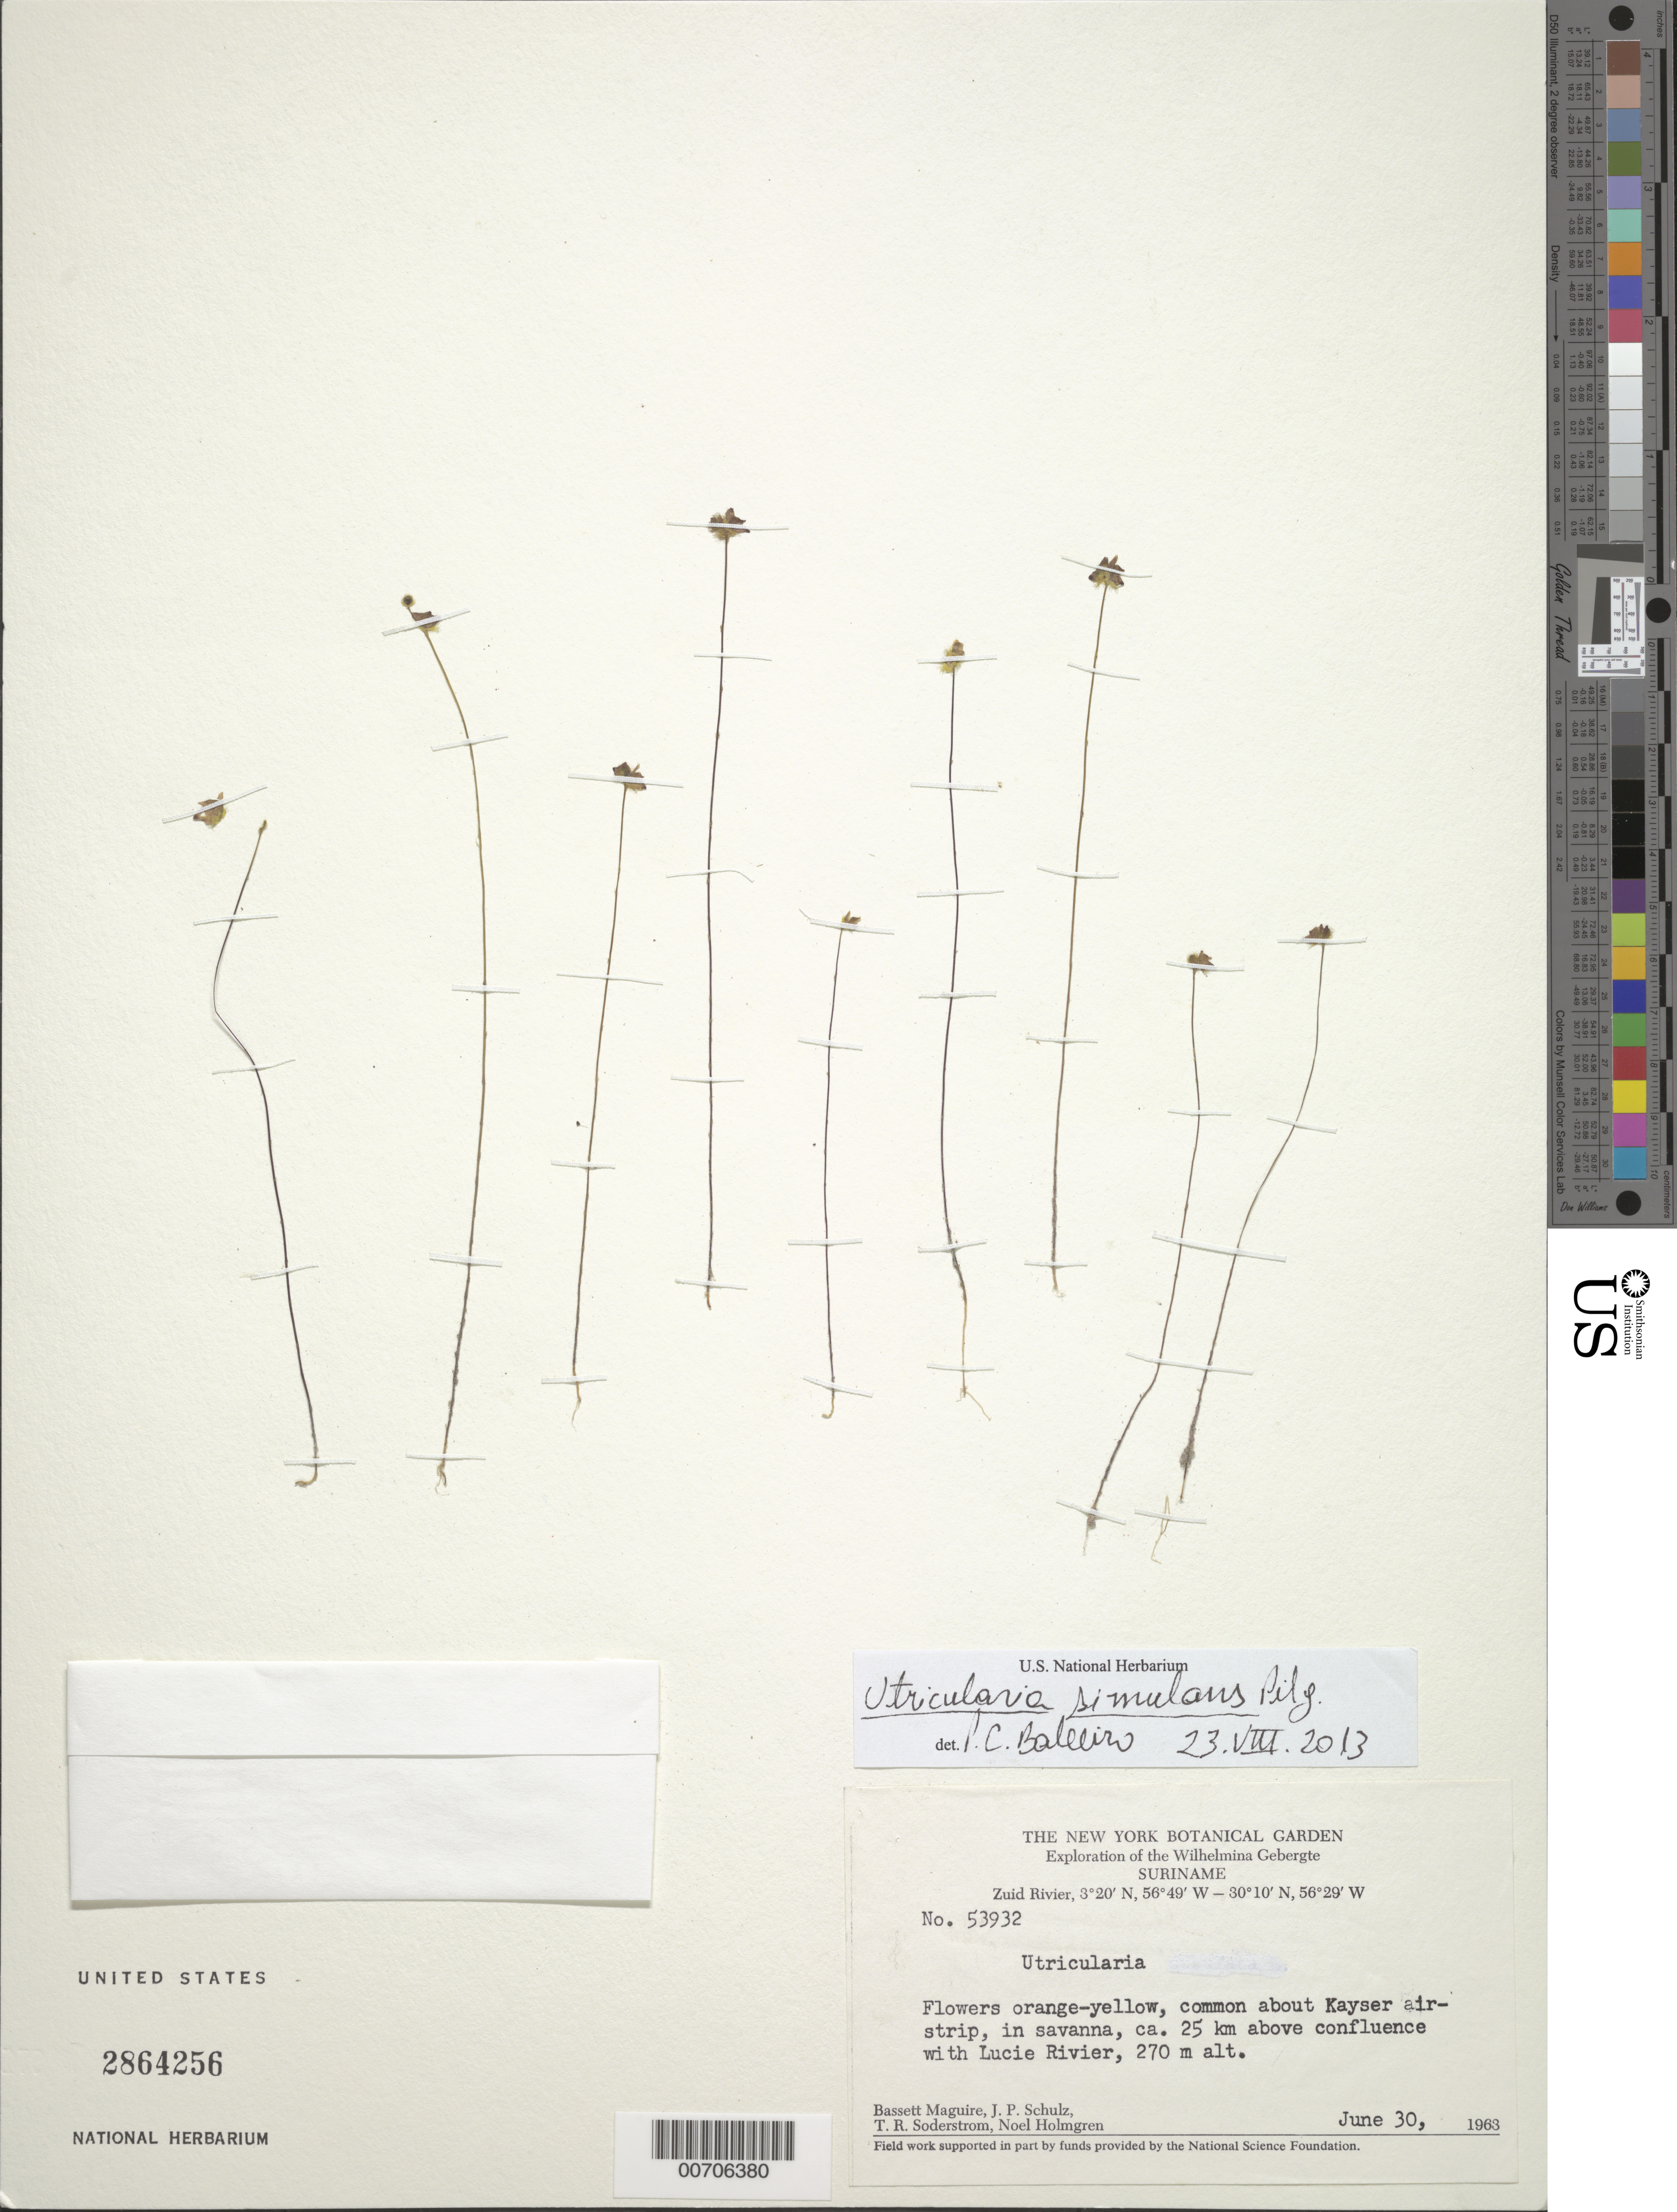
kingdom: Plantae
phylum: Tracheophyta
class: Magnoliopsida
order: Lamiales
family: Lentibulariaceae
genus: Utricularia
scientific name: Utricularia simulans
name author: Pilg.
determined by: Baleeiro, P. C.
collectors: B. Maguire, J. P. Schulz, T. R. Soderstrom & N. H. Holmgren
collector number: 53932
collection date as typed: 30-Jun-63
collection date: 1963-06-30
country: Suriname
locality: Kayser Airstrip, Zuid R., 45 km above confl. with Lucie R., Wilhelmina Gebergte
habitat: Savanna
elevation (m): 270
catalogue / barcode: US 2864256